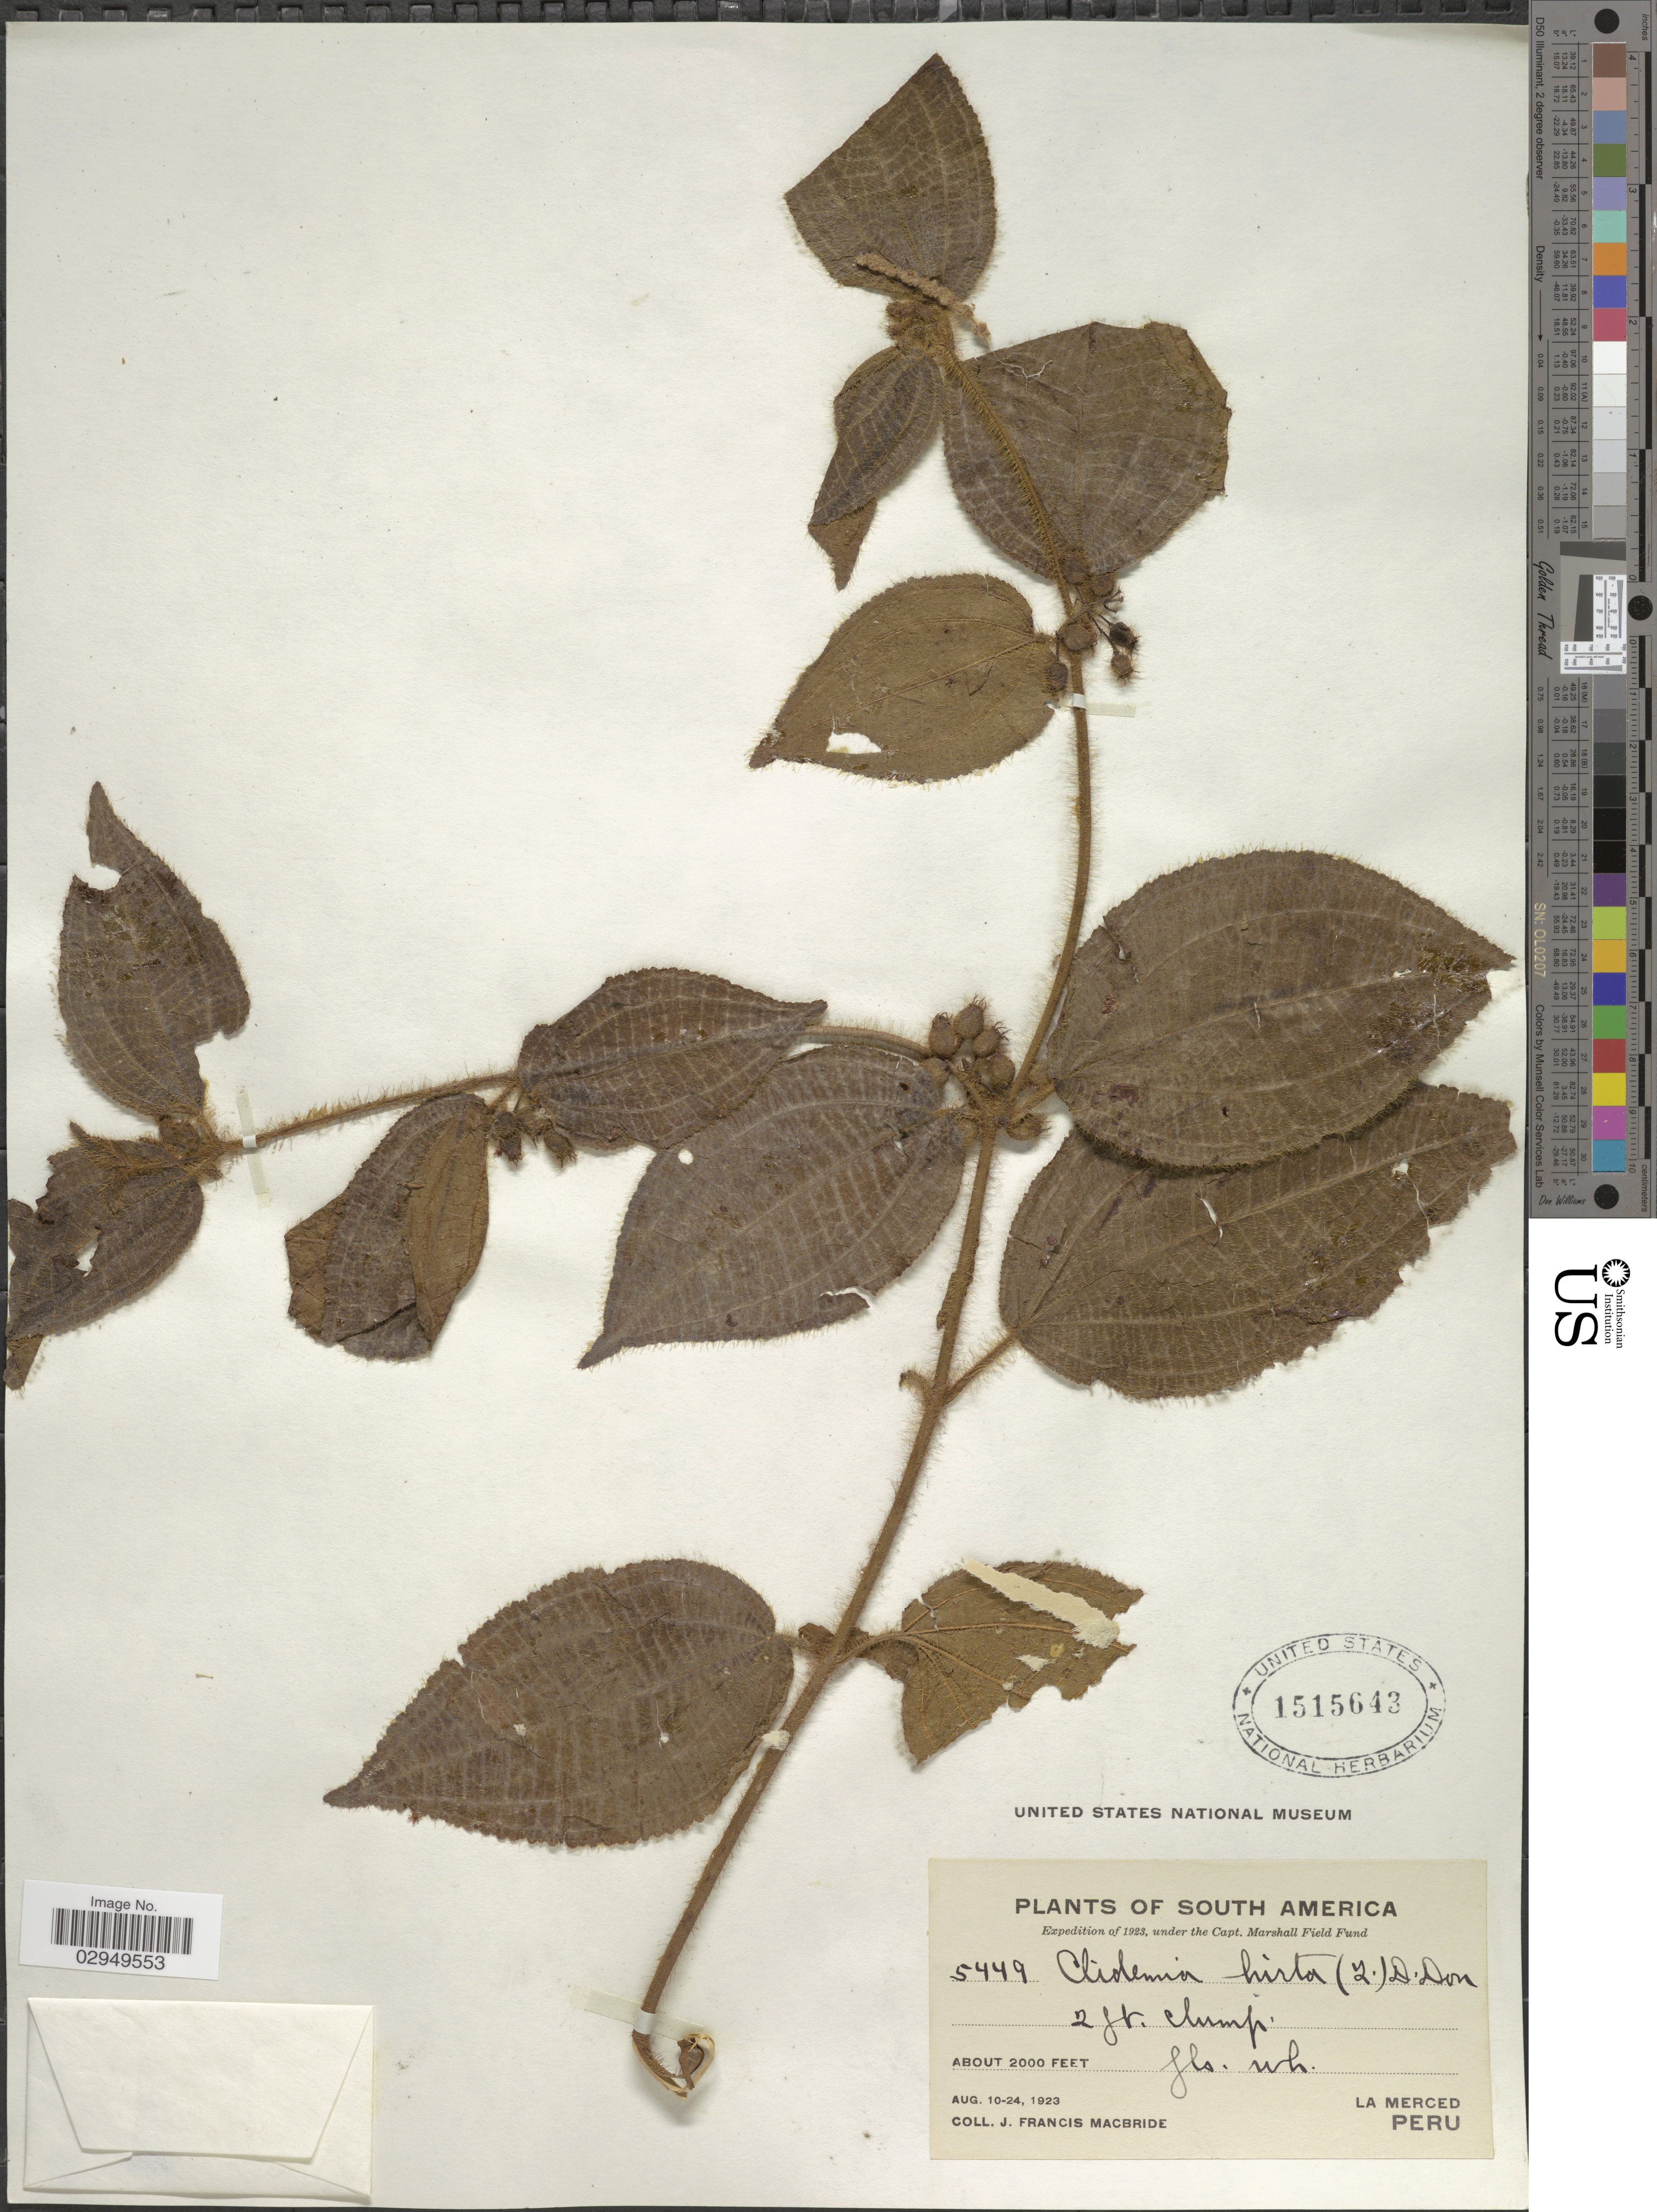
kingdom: Plantae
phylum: Tracheophyta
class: Magnoliopsida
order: Myrtales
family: Melastomataceae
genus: Clidemia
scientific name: Clidemia hirta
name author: (L.) D. Don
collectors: J. F. Macbride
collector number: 5449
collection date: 1923-08-10/1923-08-24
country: Peru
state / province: Junín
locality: La Merced.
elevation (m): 610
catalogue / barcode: US 1515643